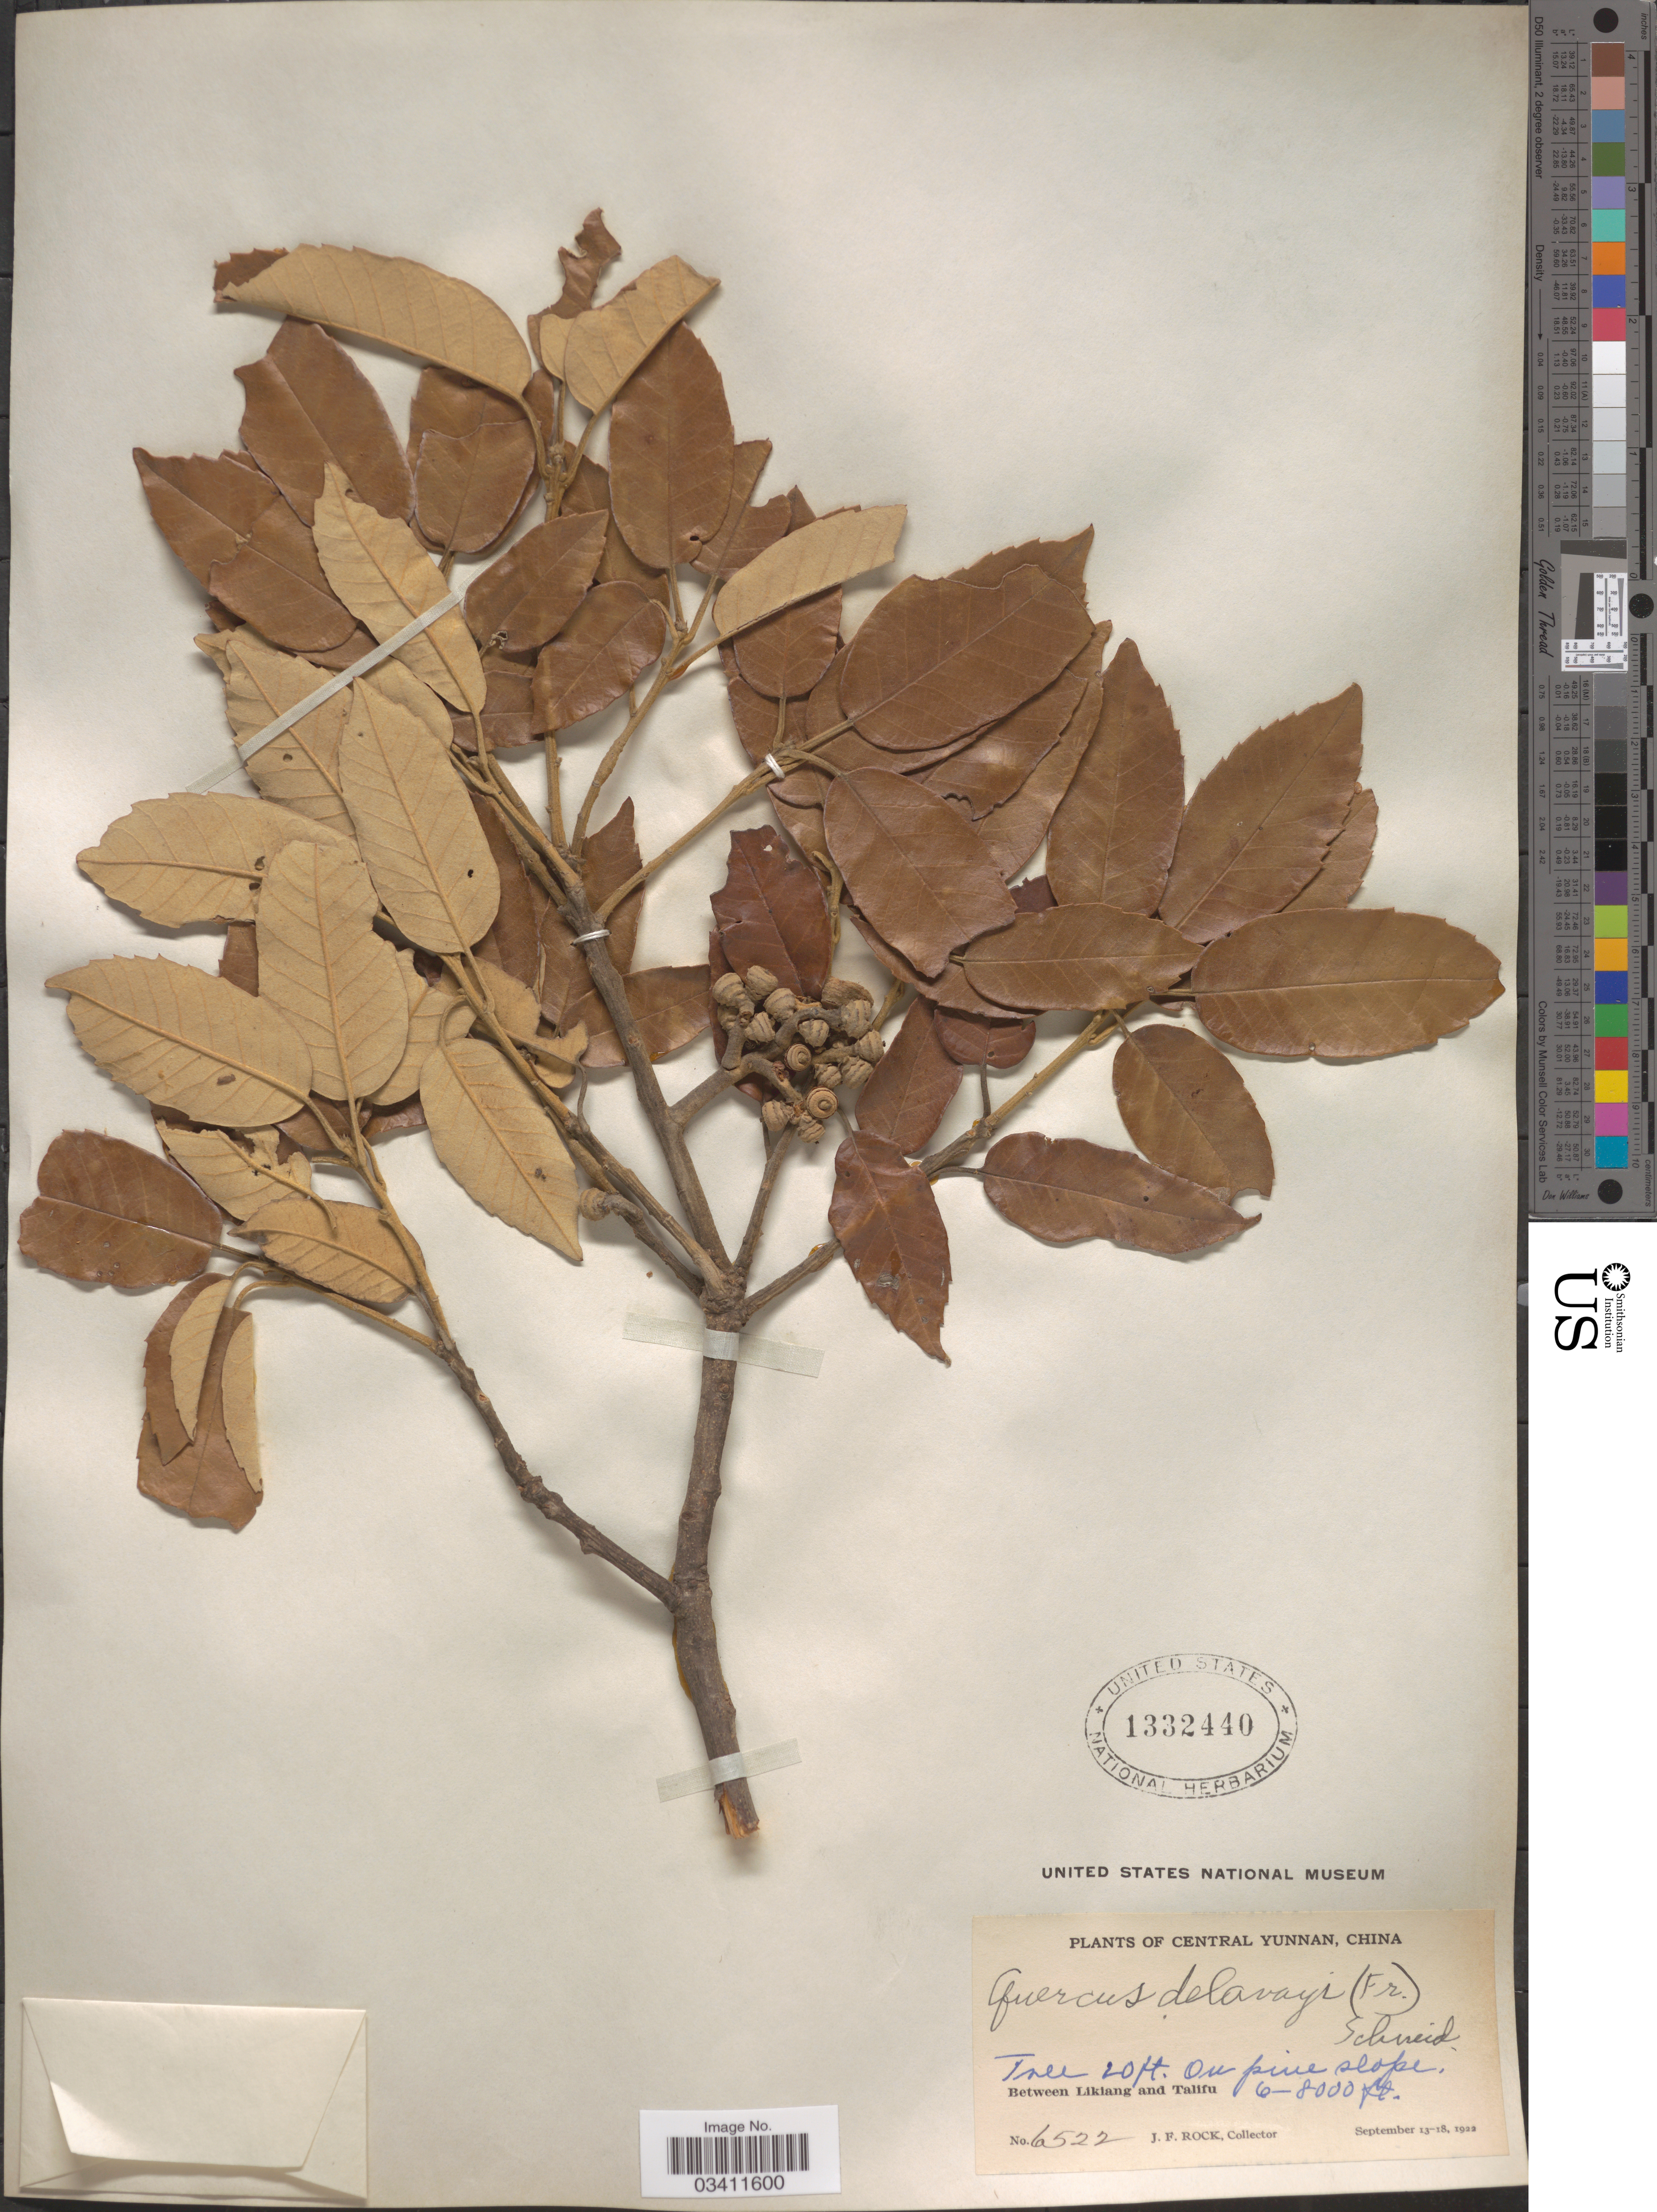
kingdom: Plantae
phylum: Tracheophyta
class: Magnoliopsida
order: Fagales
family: Fagaceae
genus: Quercus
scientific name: Quercus delavayi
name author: Franch.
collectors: J. Rock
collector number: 6522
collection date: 1922-09-13/1922-09-18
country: China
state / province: Yunnan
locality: Central Yunnan. On pine slope. Between Likiang and Talifu.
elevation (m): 1829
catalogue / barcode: US 1332440